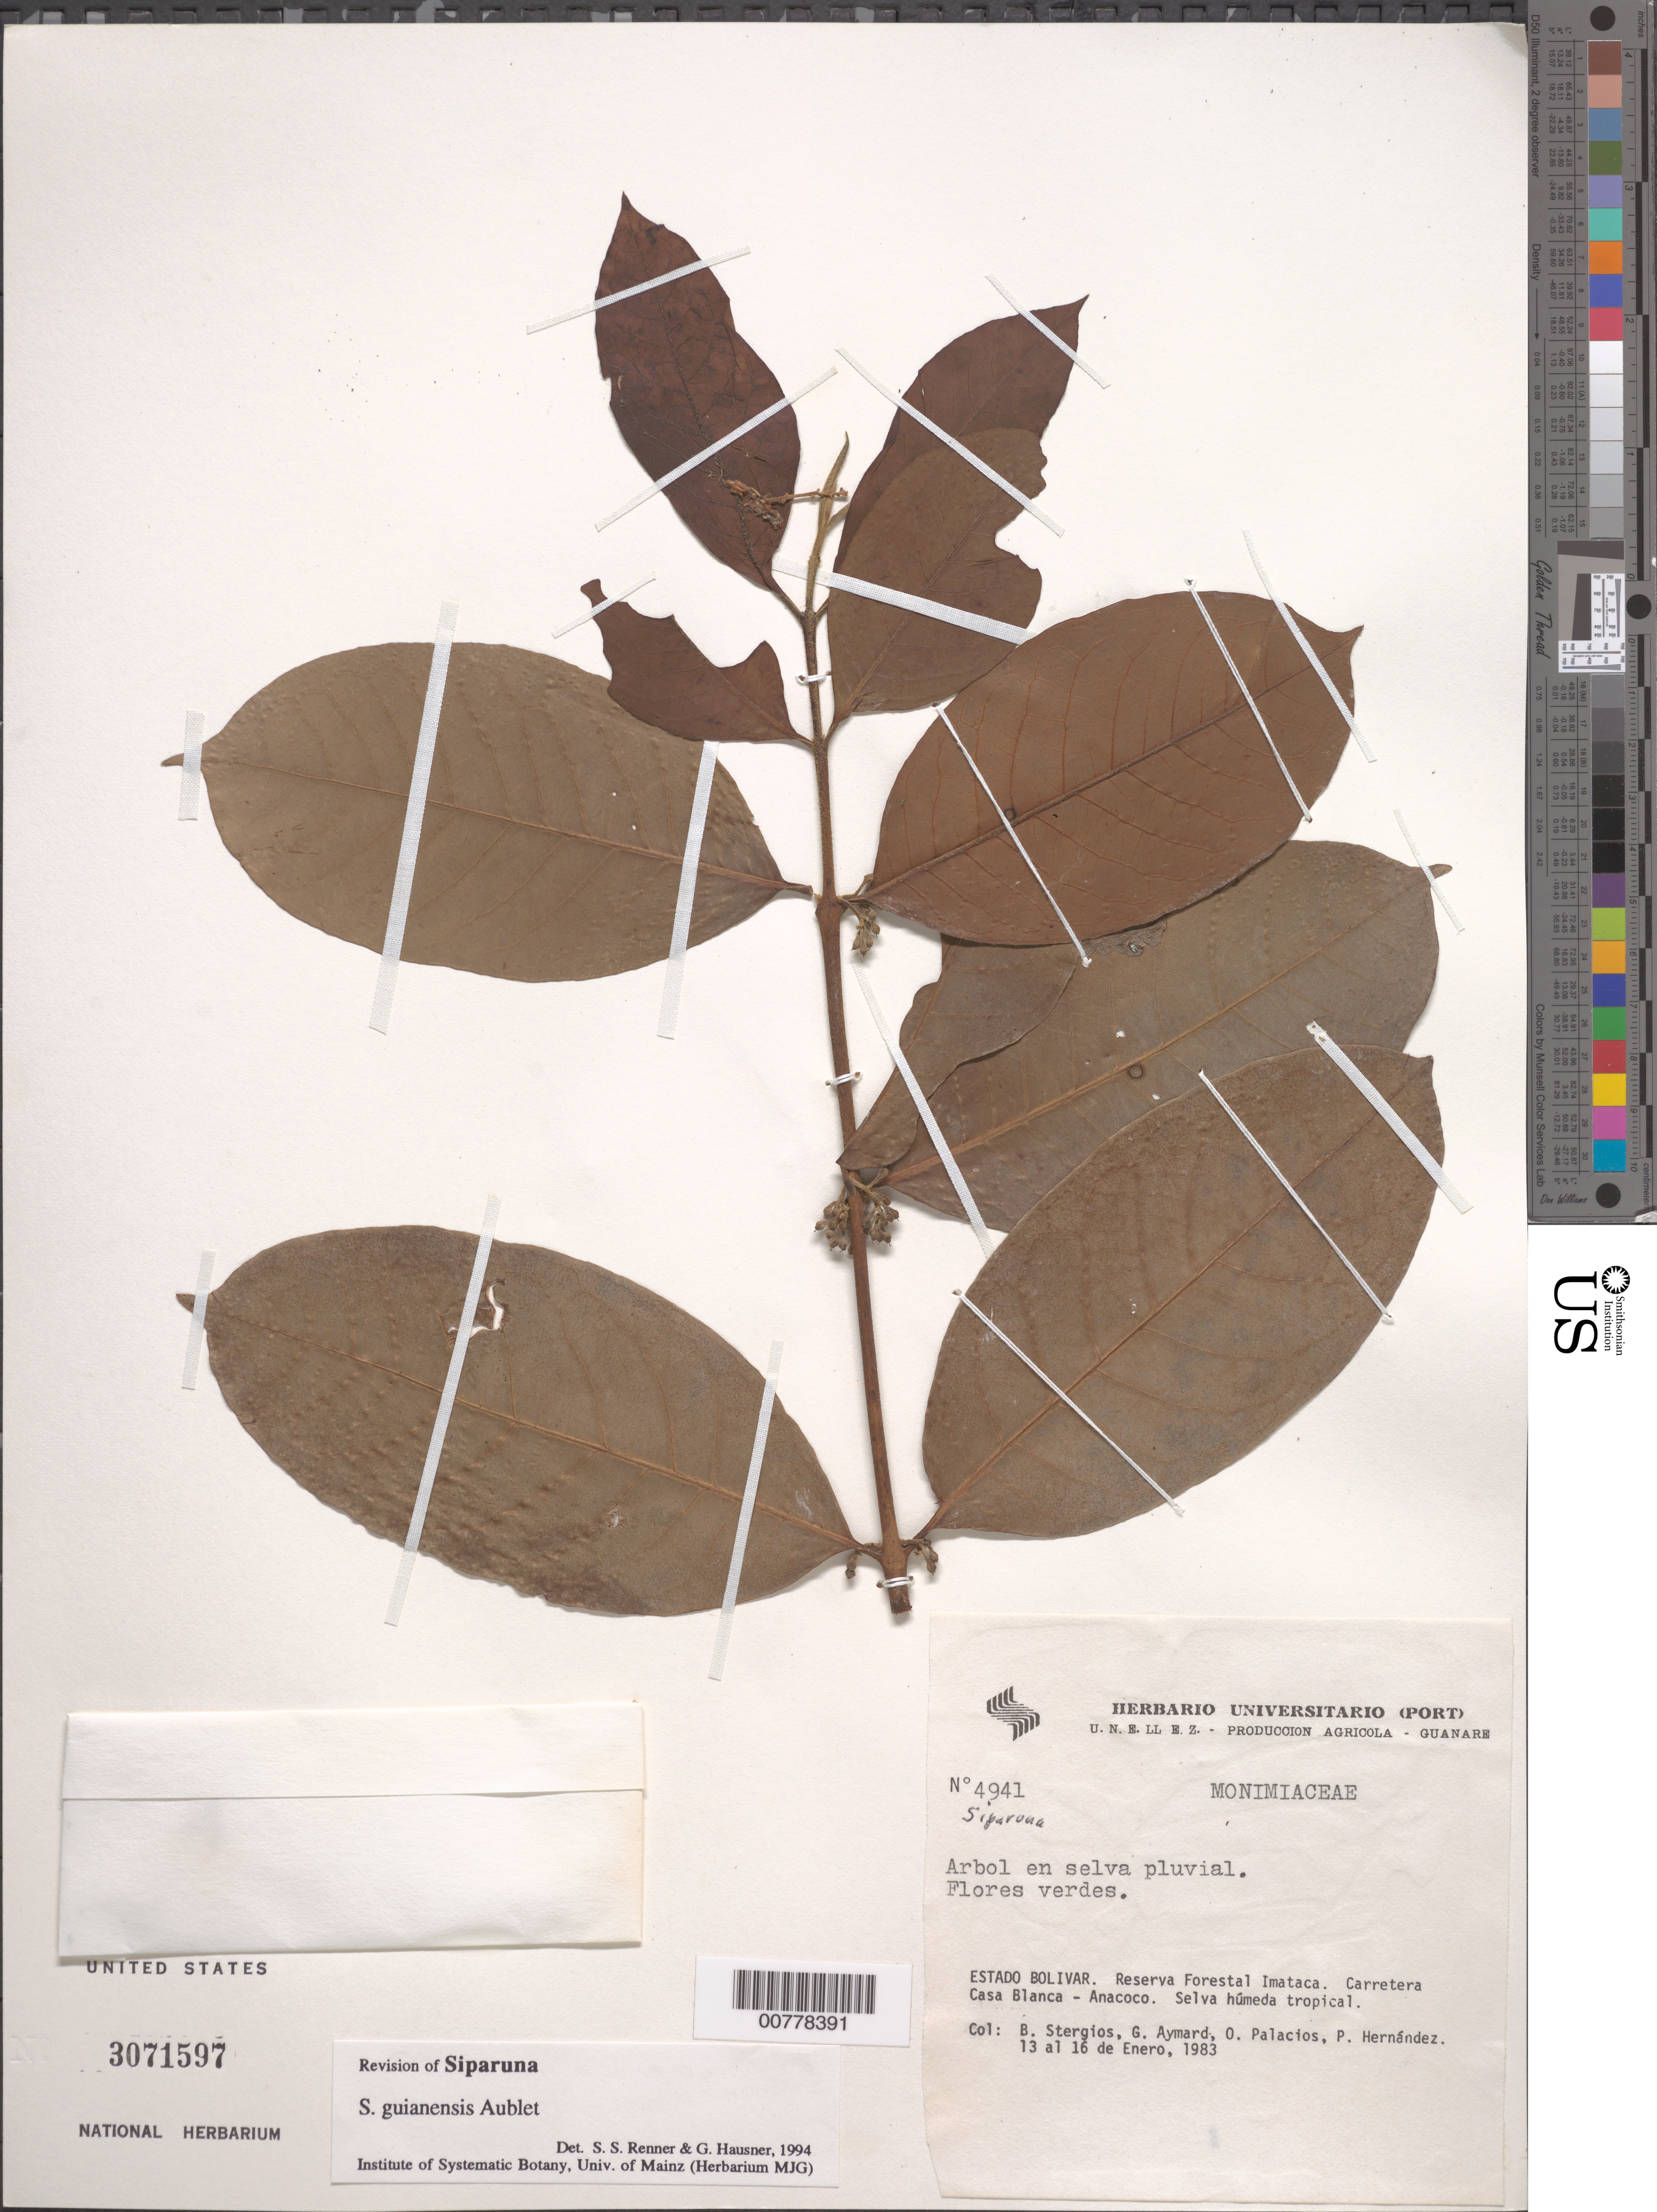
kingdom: Plantae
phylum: Tracheophyta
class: Magnoliopsida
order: Laurales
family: Siparunaceae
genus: Siparuna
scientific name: Siparuna guianensis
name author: Aubl.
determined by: Renner, S. S.; Hausner, G.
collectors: B. G. Stergios, G. A. Aymard, O. Palacios & P. Hernández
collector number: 4941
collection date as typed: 13-Jan-83 to 16-Jan-83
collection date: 1983-01-13/1983-01-16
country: Venezuela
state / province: Bolívar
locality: Reserva Forestal Imataca, Carretera Casa Blanca - Anacoco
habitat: Selva húmeda tropical; en selva pluvial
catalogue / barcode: US 3071597